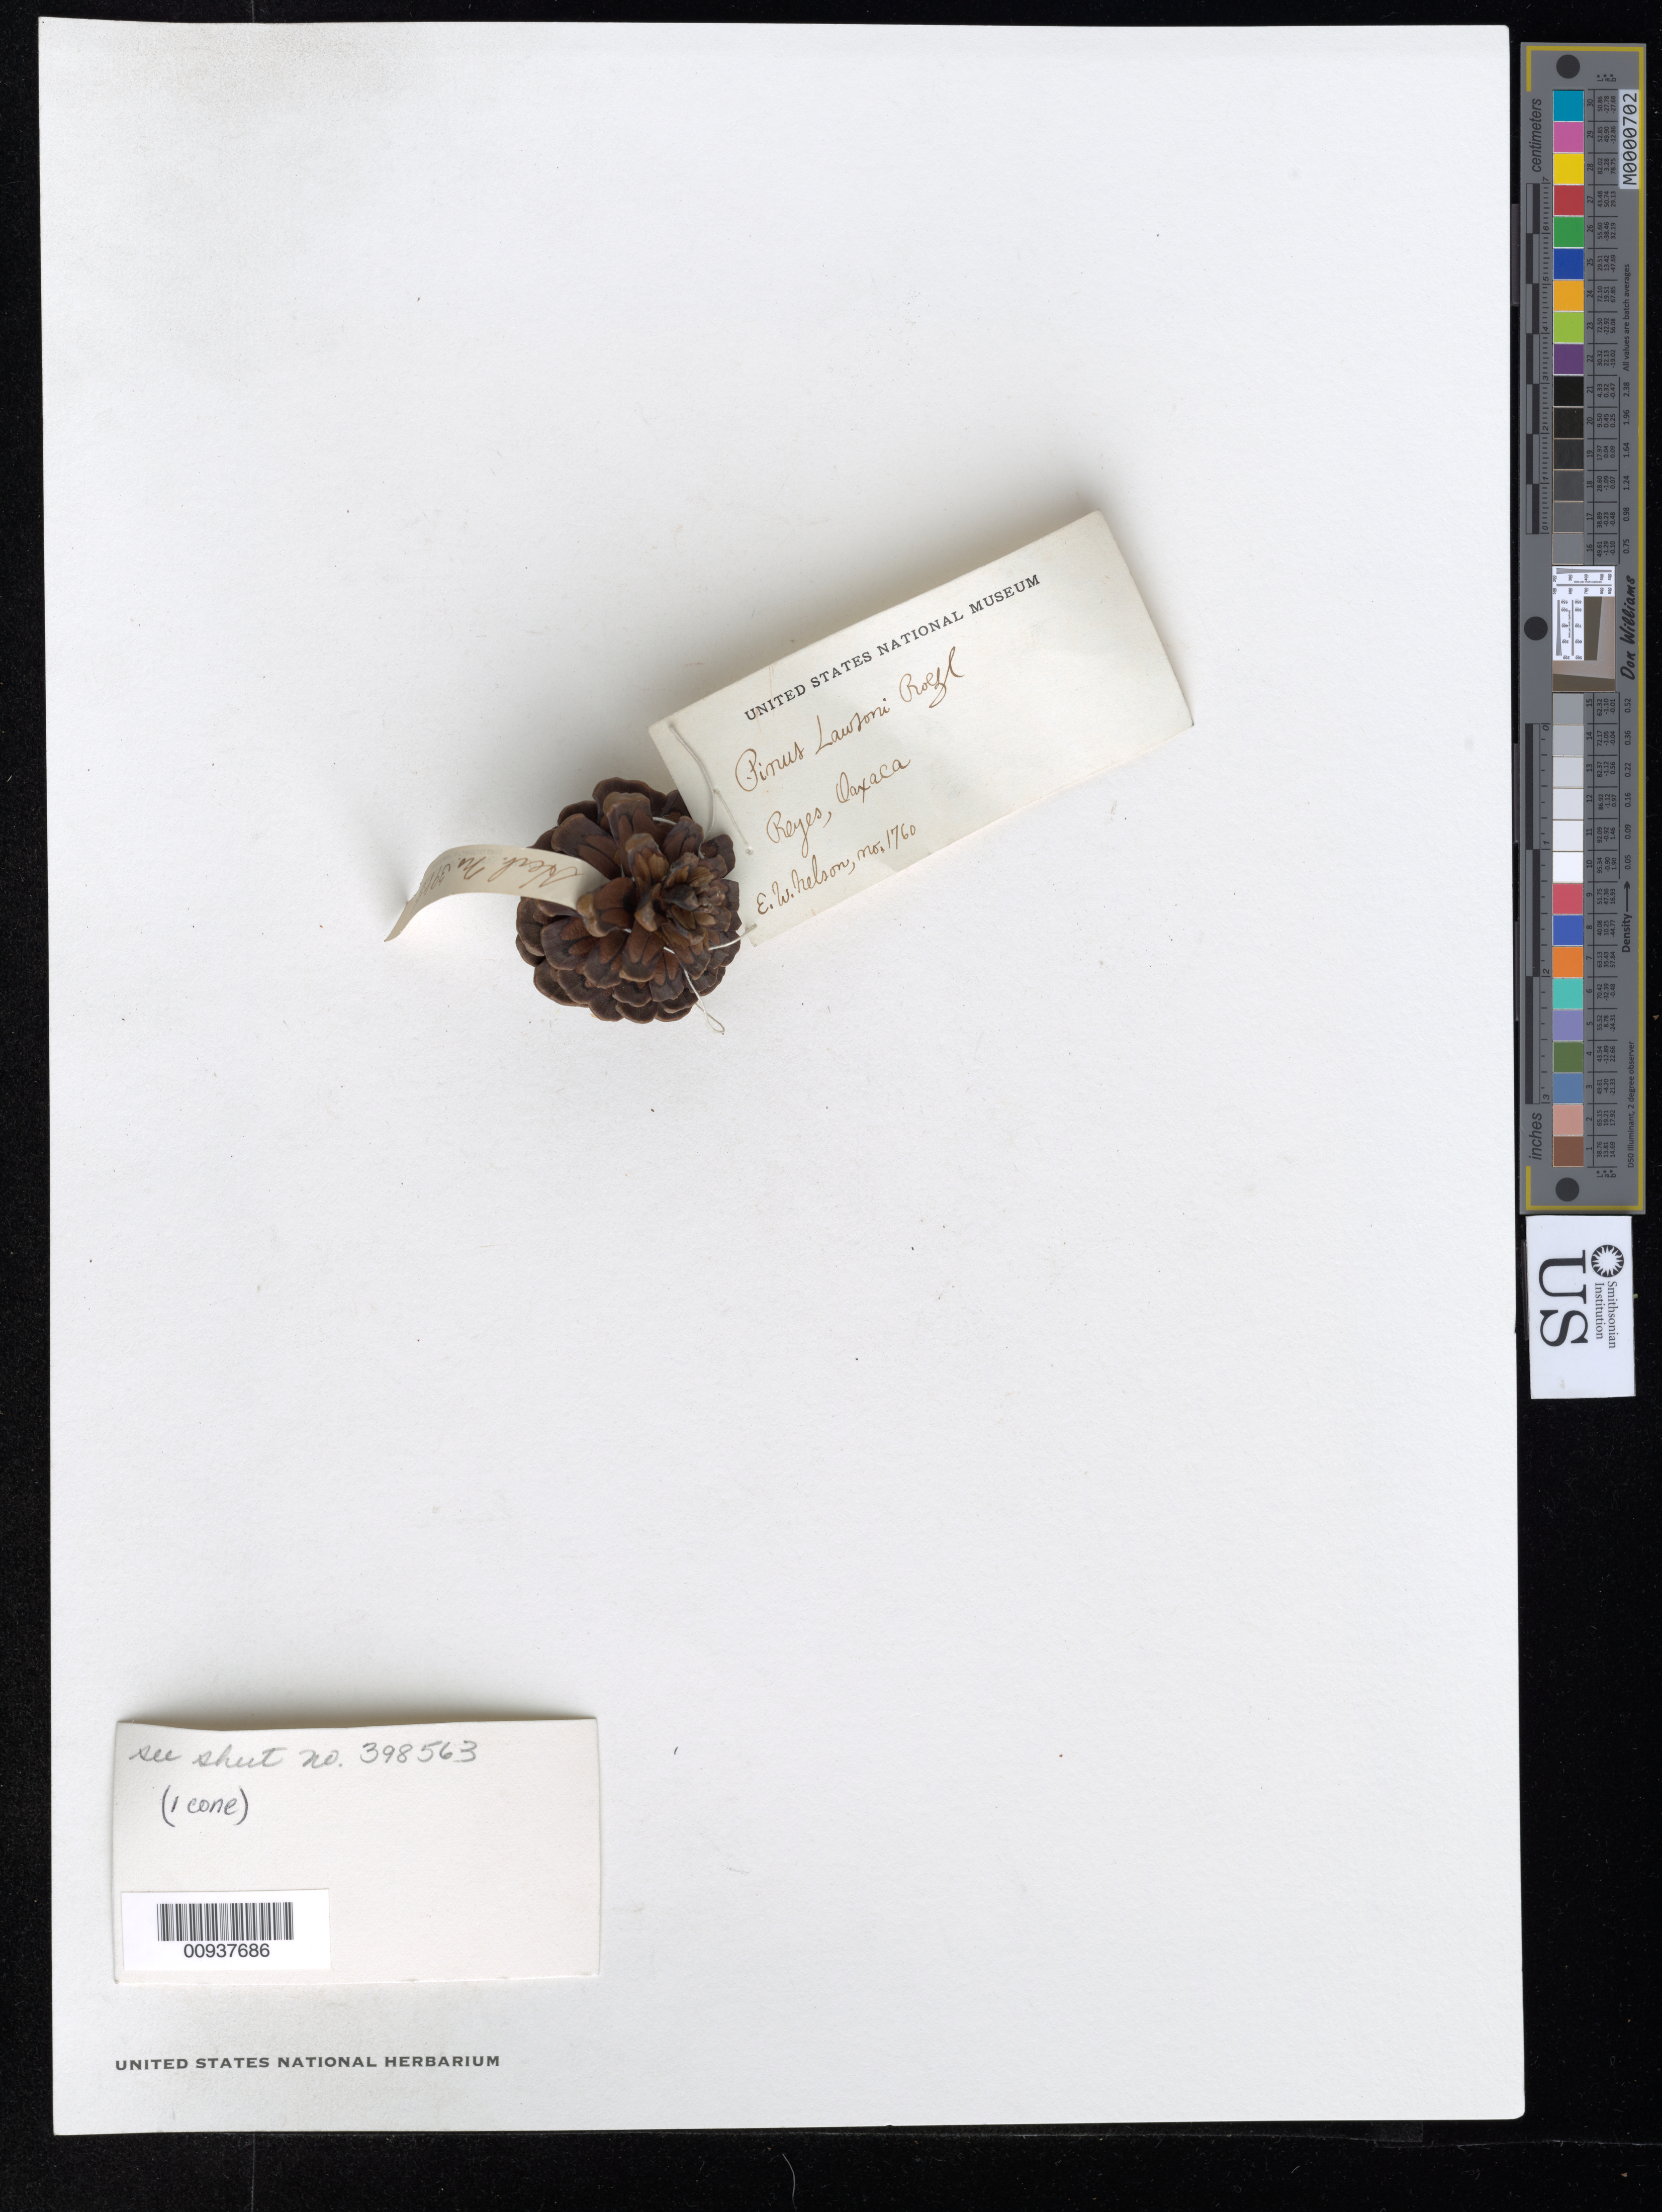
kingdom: Plantae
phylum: Tracheophyta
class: Pinopsida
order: Pinales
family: Pinaceae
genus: Pinus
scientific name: Pinus lawsonii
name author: Roezl ex Gordon & Glend.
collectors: E. W. Nelson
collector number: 1760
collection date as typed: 1894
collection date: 1894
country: Mexico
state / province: Oaxaca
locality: Near Reyes.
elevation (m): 1463